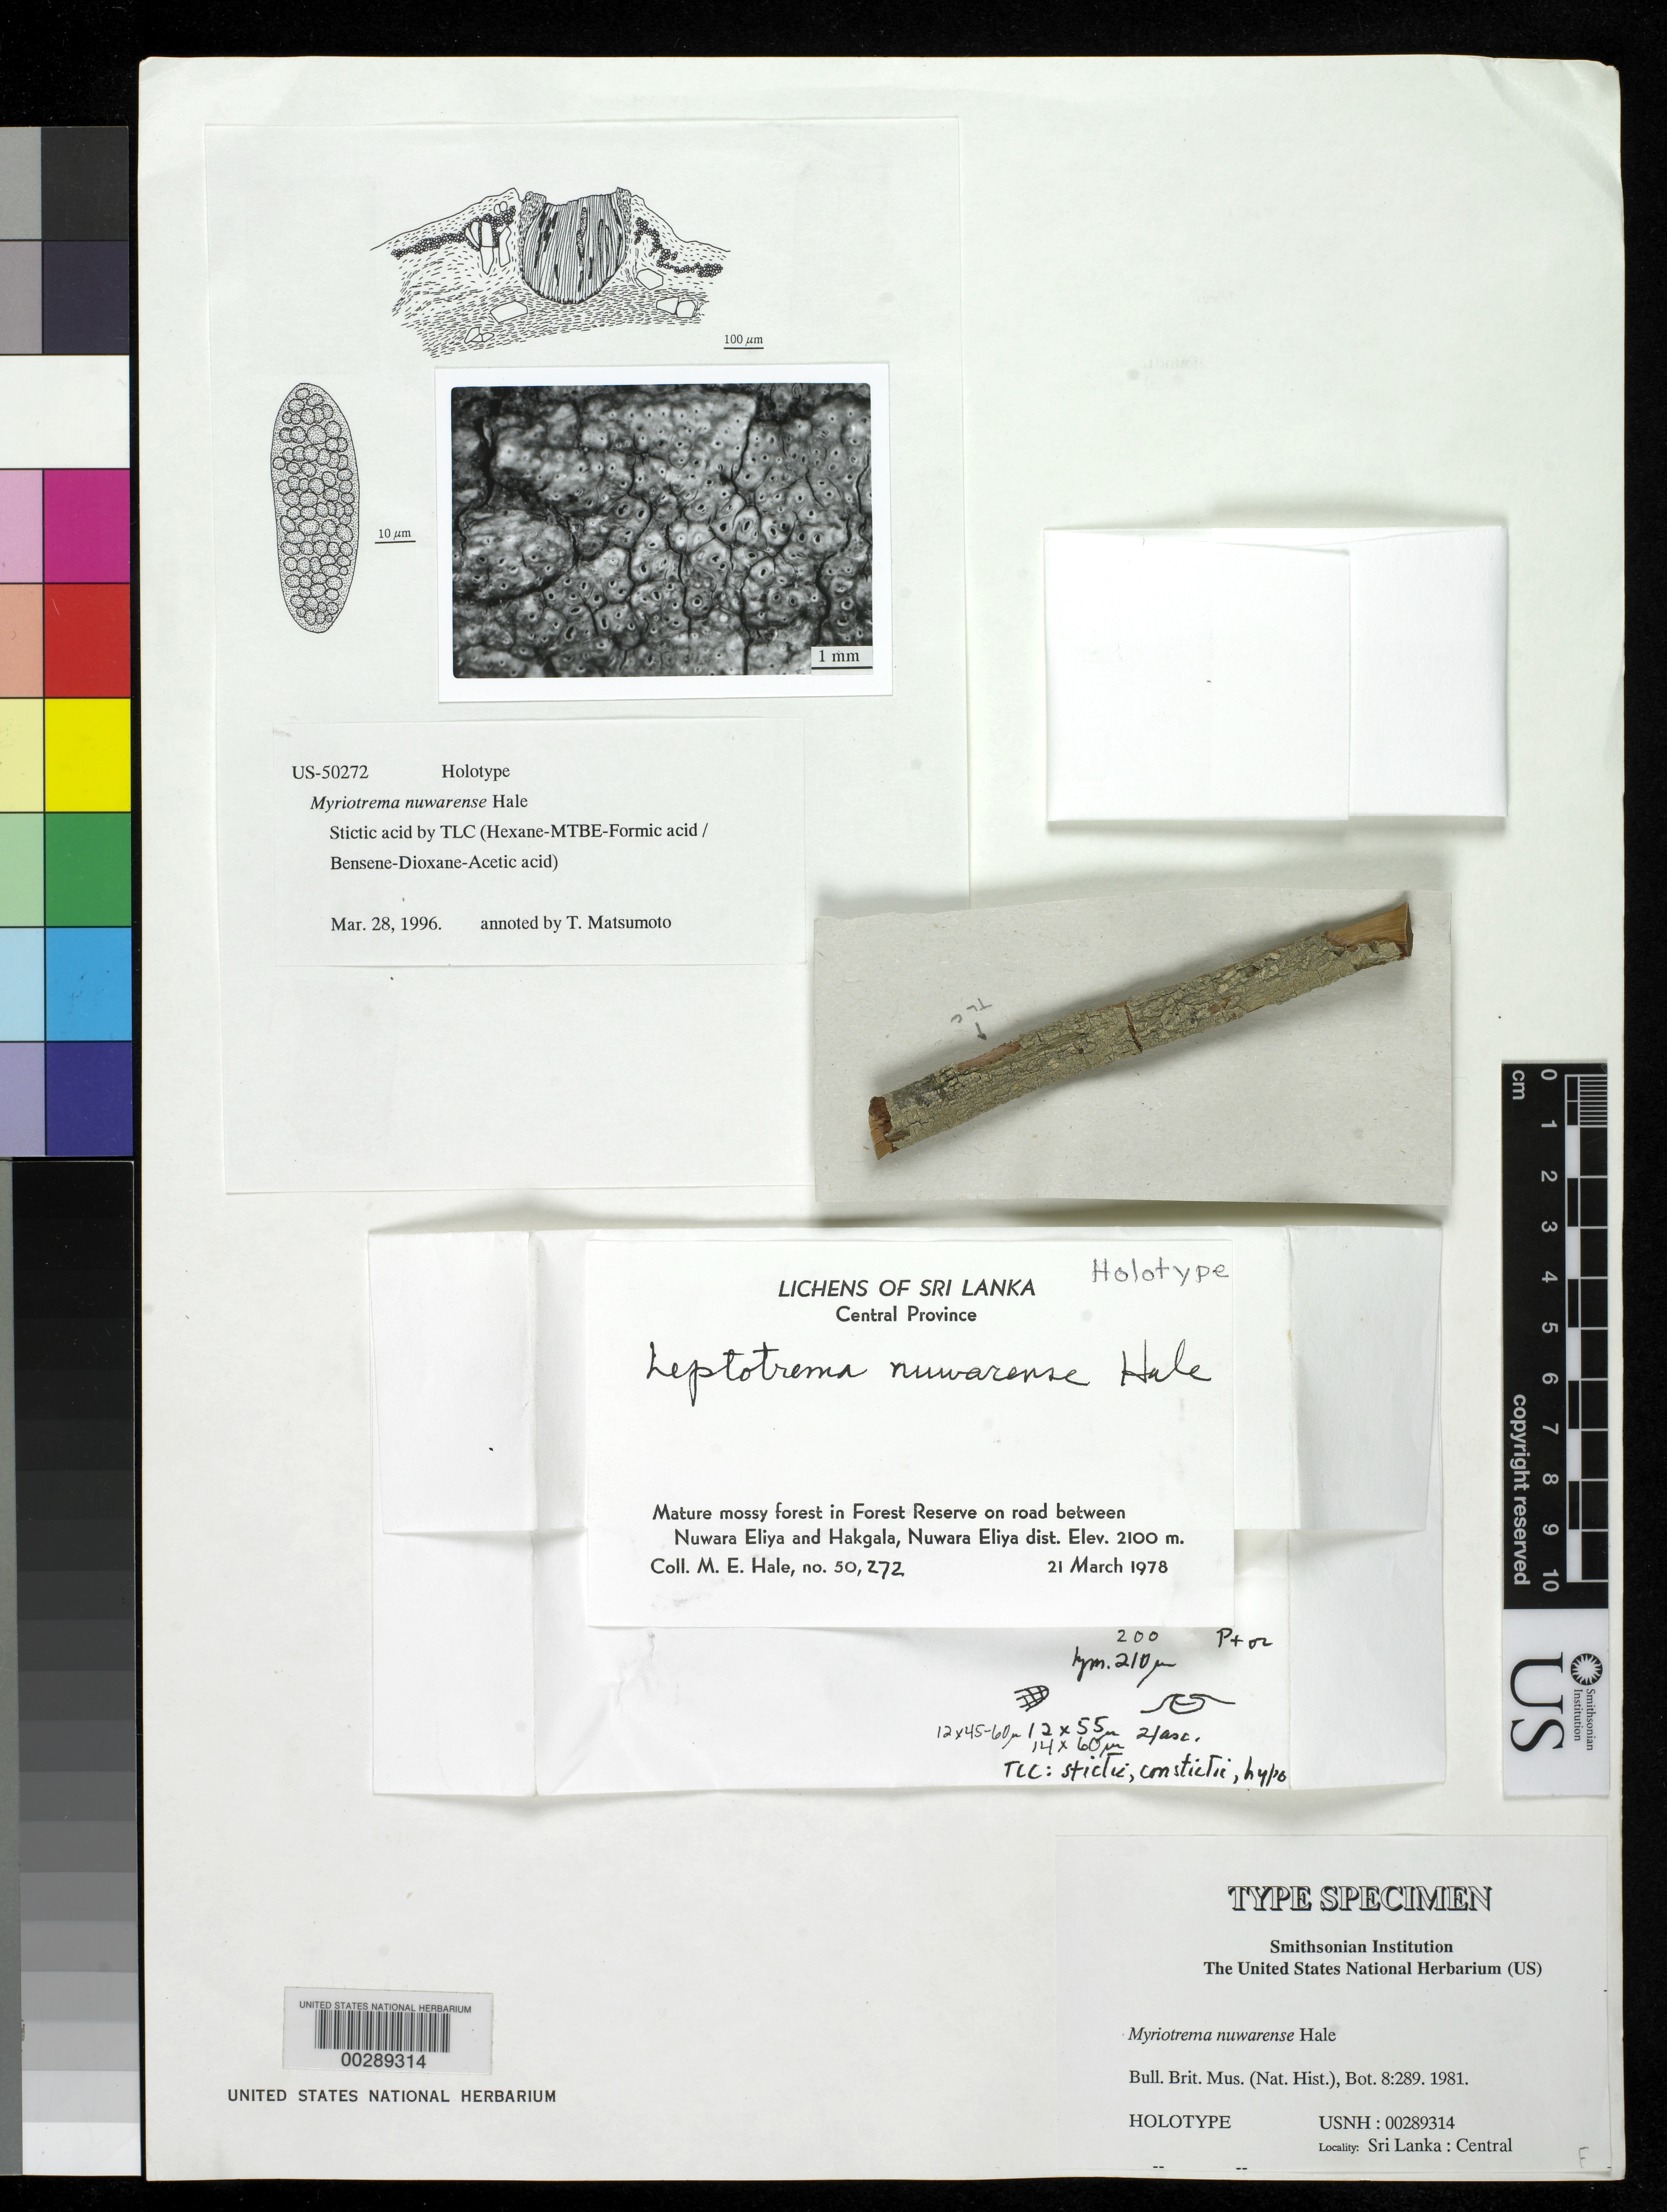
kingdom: Fungi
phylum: Ascomycota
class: Lecanoromycetes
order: Ostropales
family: Graphidaceae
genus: Myriotrema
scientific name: Myriotrema nuwarense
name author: Hale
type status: Holotype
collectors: M. Hale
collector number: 50272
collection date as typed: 21 Mar 1978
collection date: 1978-03-21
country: Sri Lanka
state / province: Central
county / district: Nuwara Eliya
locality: Forest reserve on road between Nuwara Eliya and Hakgala.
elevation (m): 2100